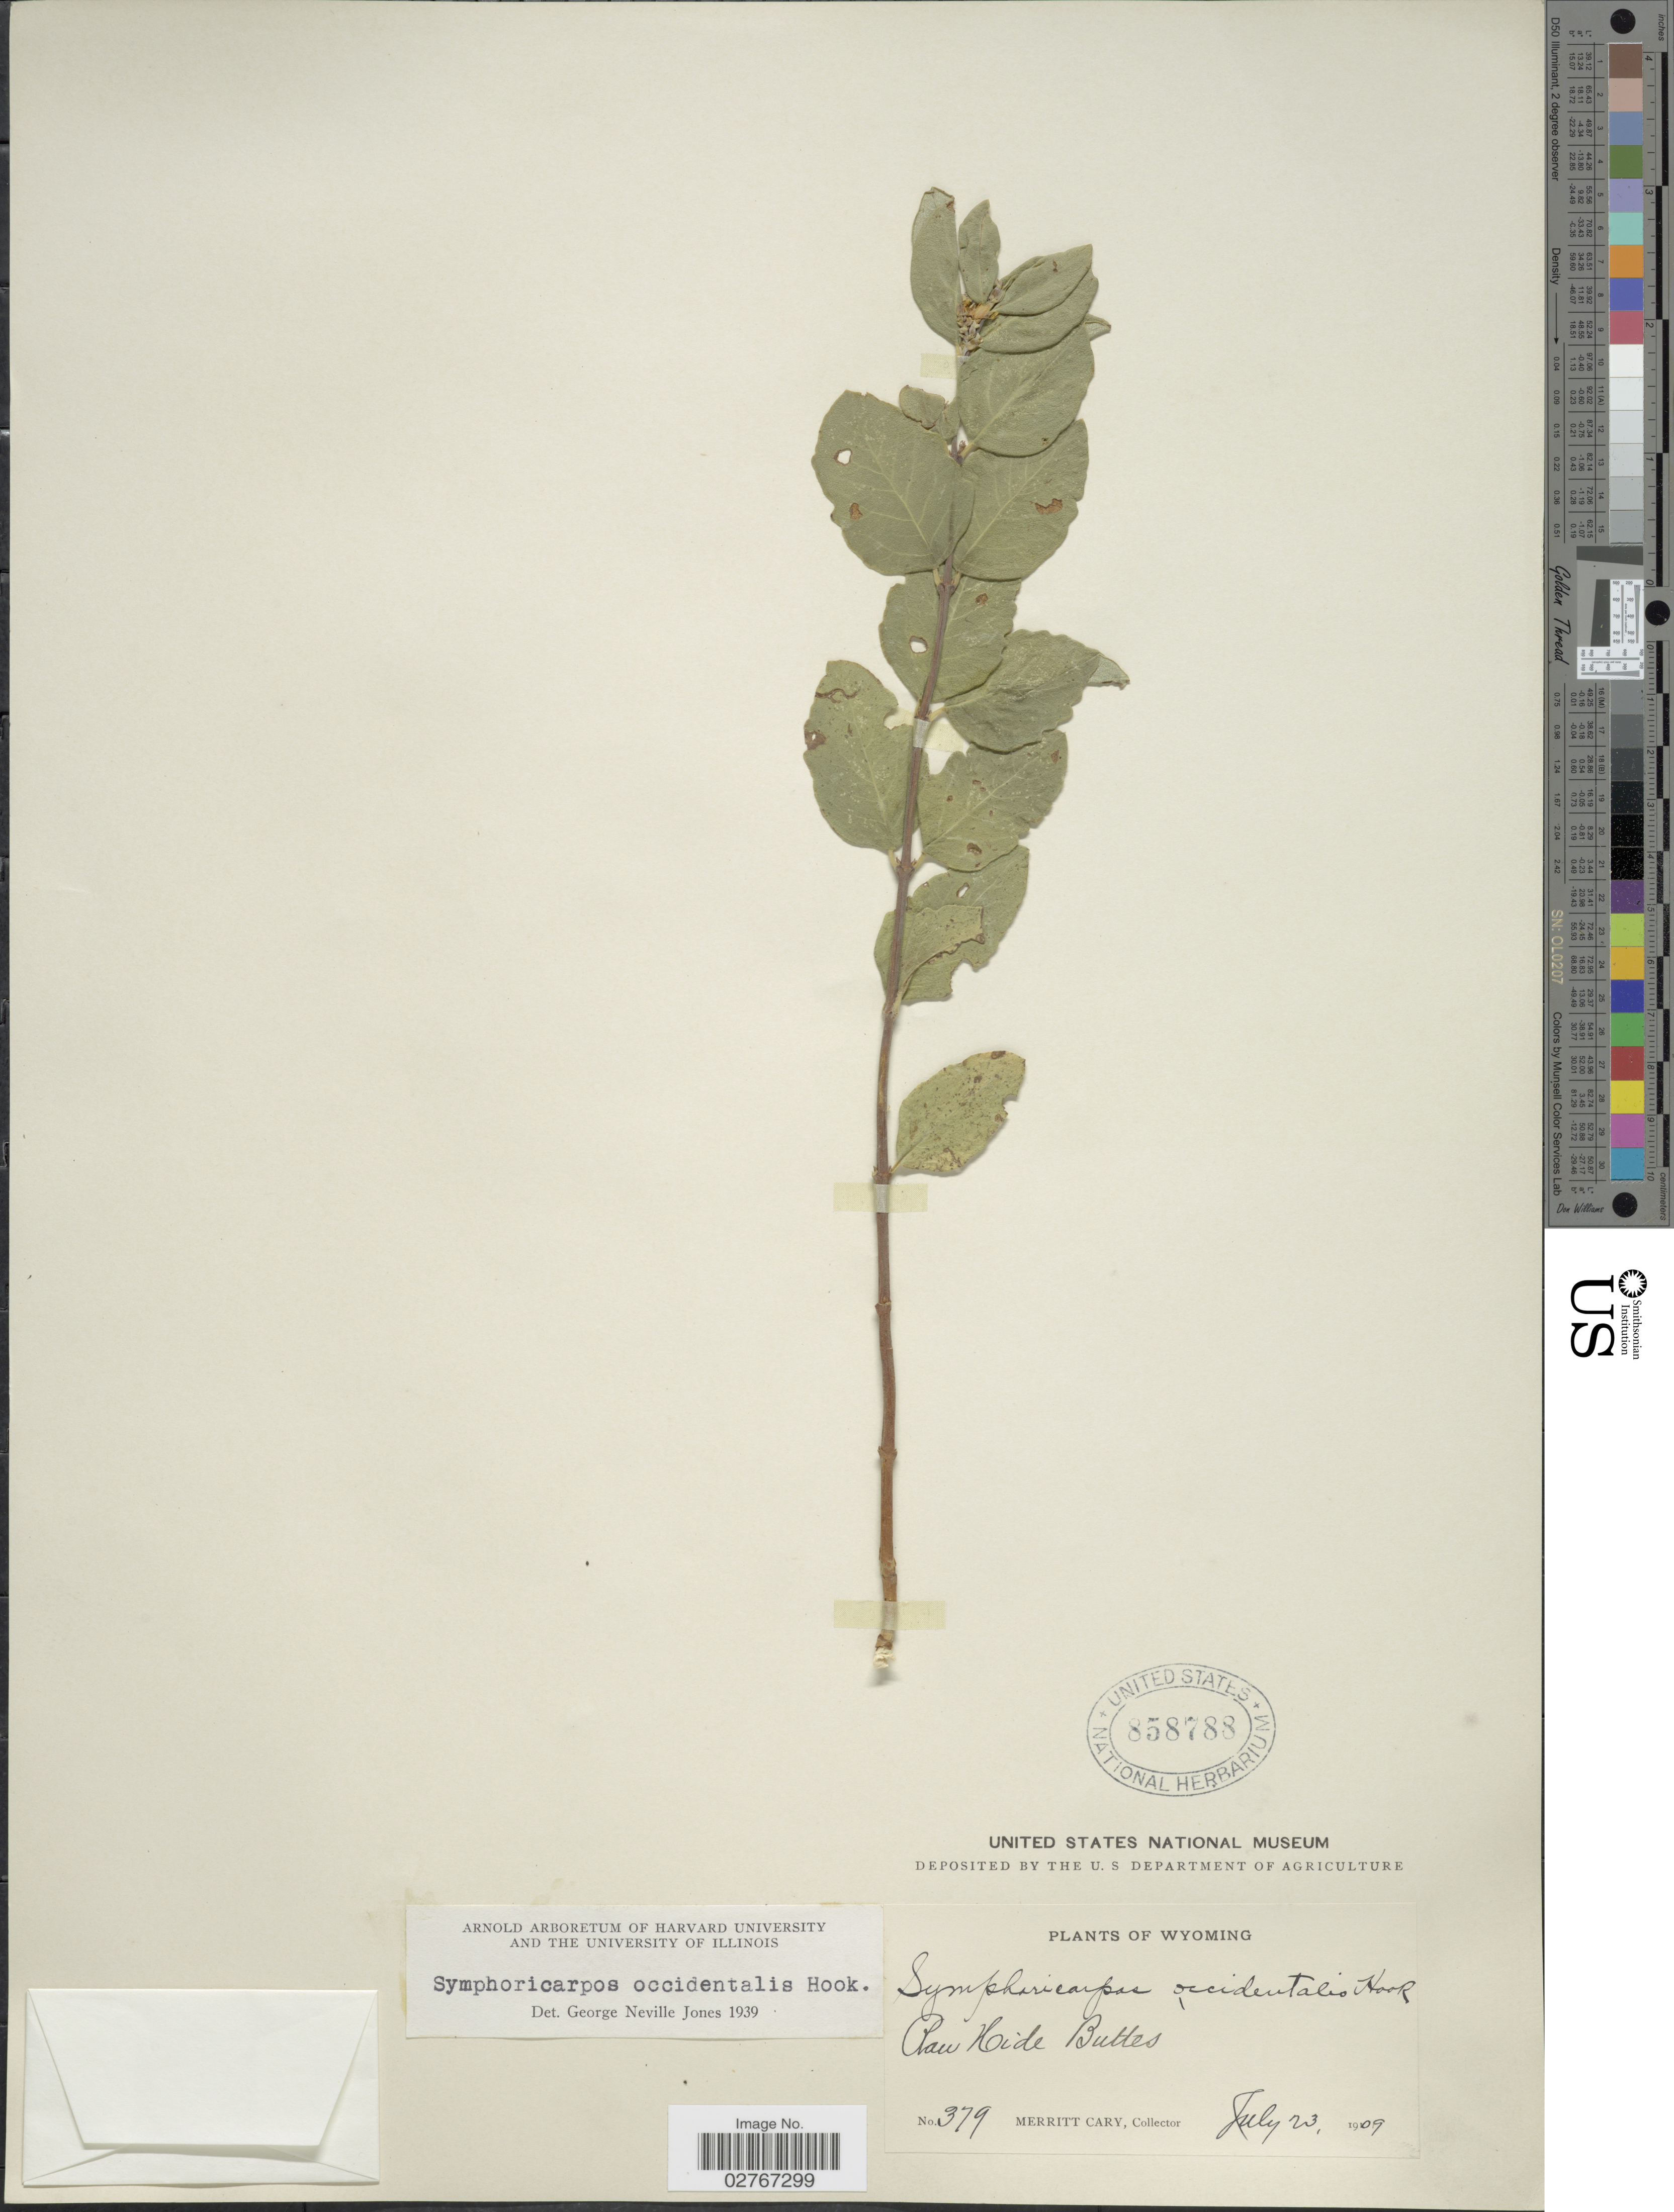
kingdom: Plantae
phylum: Tracheophyta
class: Magnoliopsida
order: Dipsacales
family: Caprifoliaceae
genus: Symphoricarpos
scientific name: Symphoricarpos occidentalis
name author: (R. Br.) Hook.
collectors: M. Cary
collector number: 379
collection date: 1909-07-23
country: United States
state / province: Wyoming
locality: Raw Hide Buttes.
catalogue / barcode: US 858788